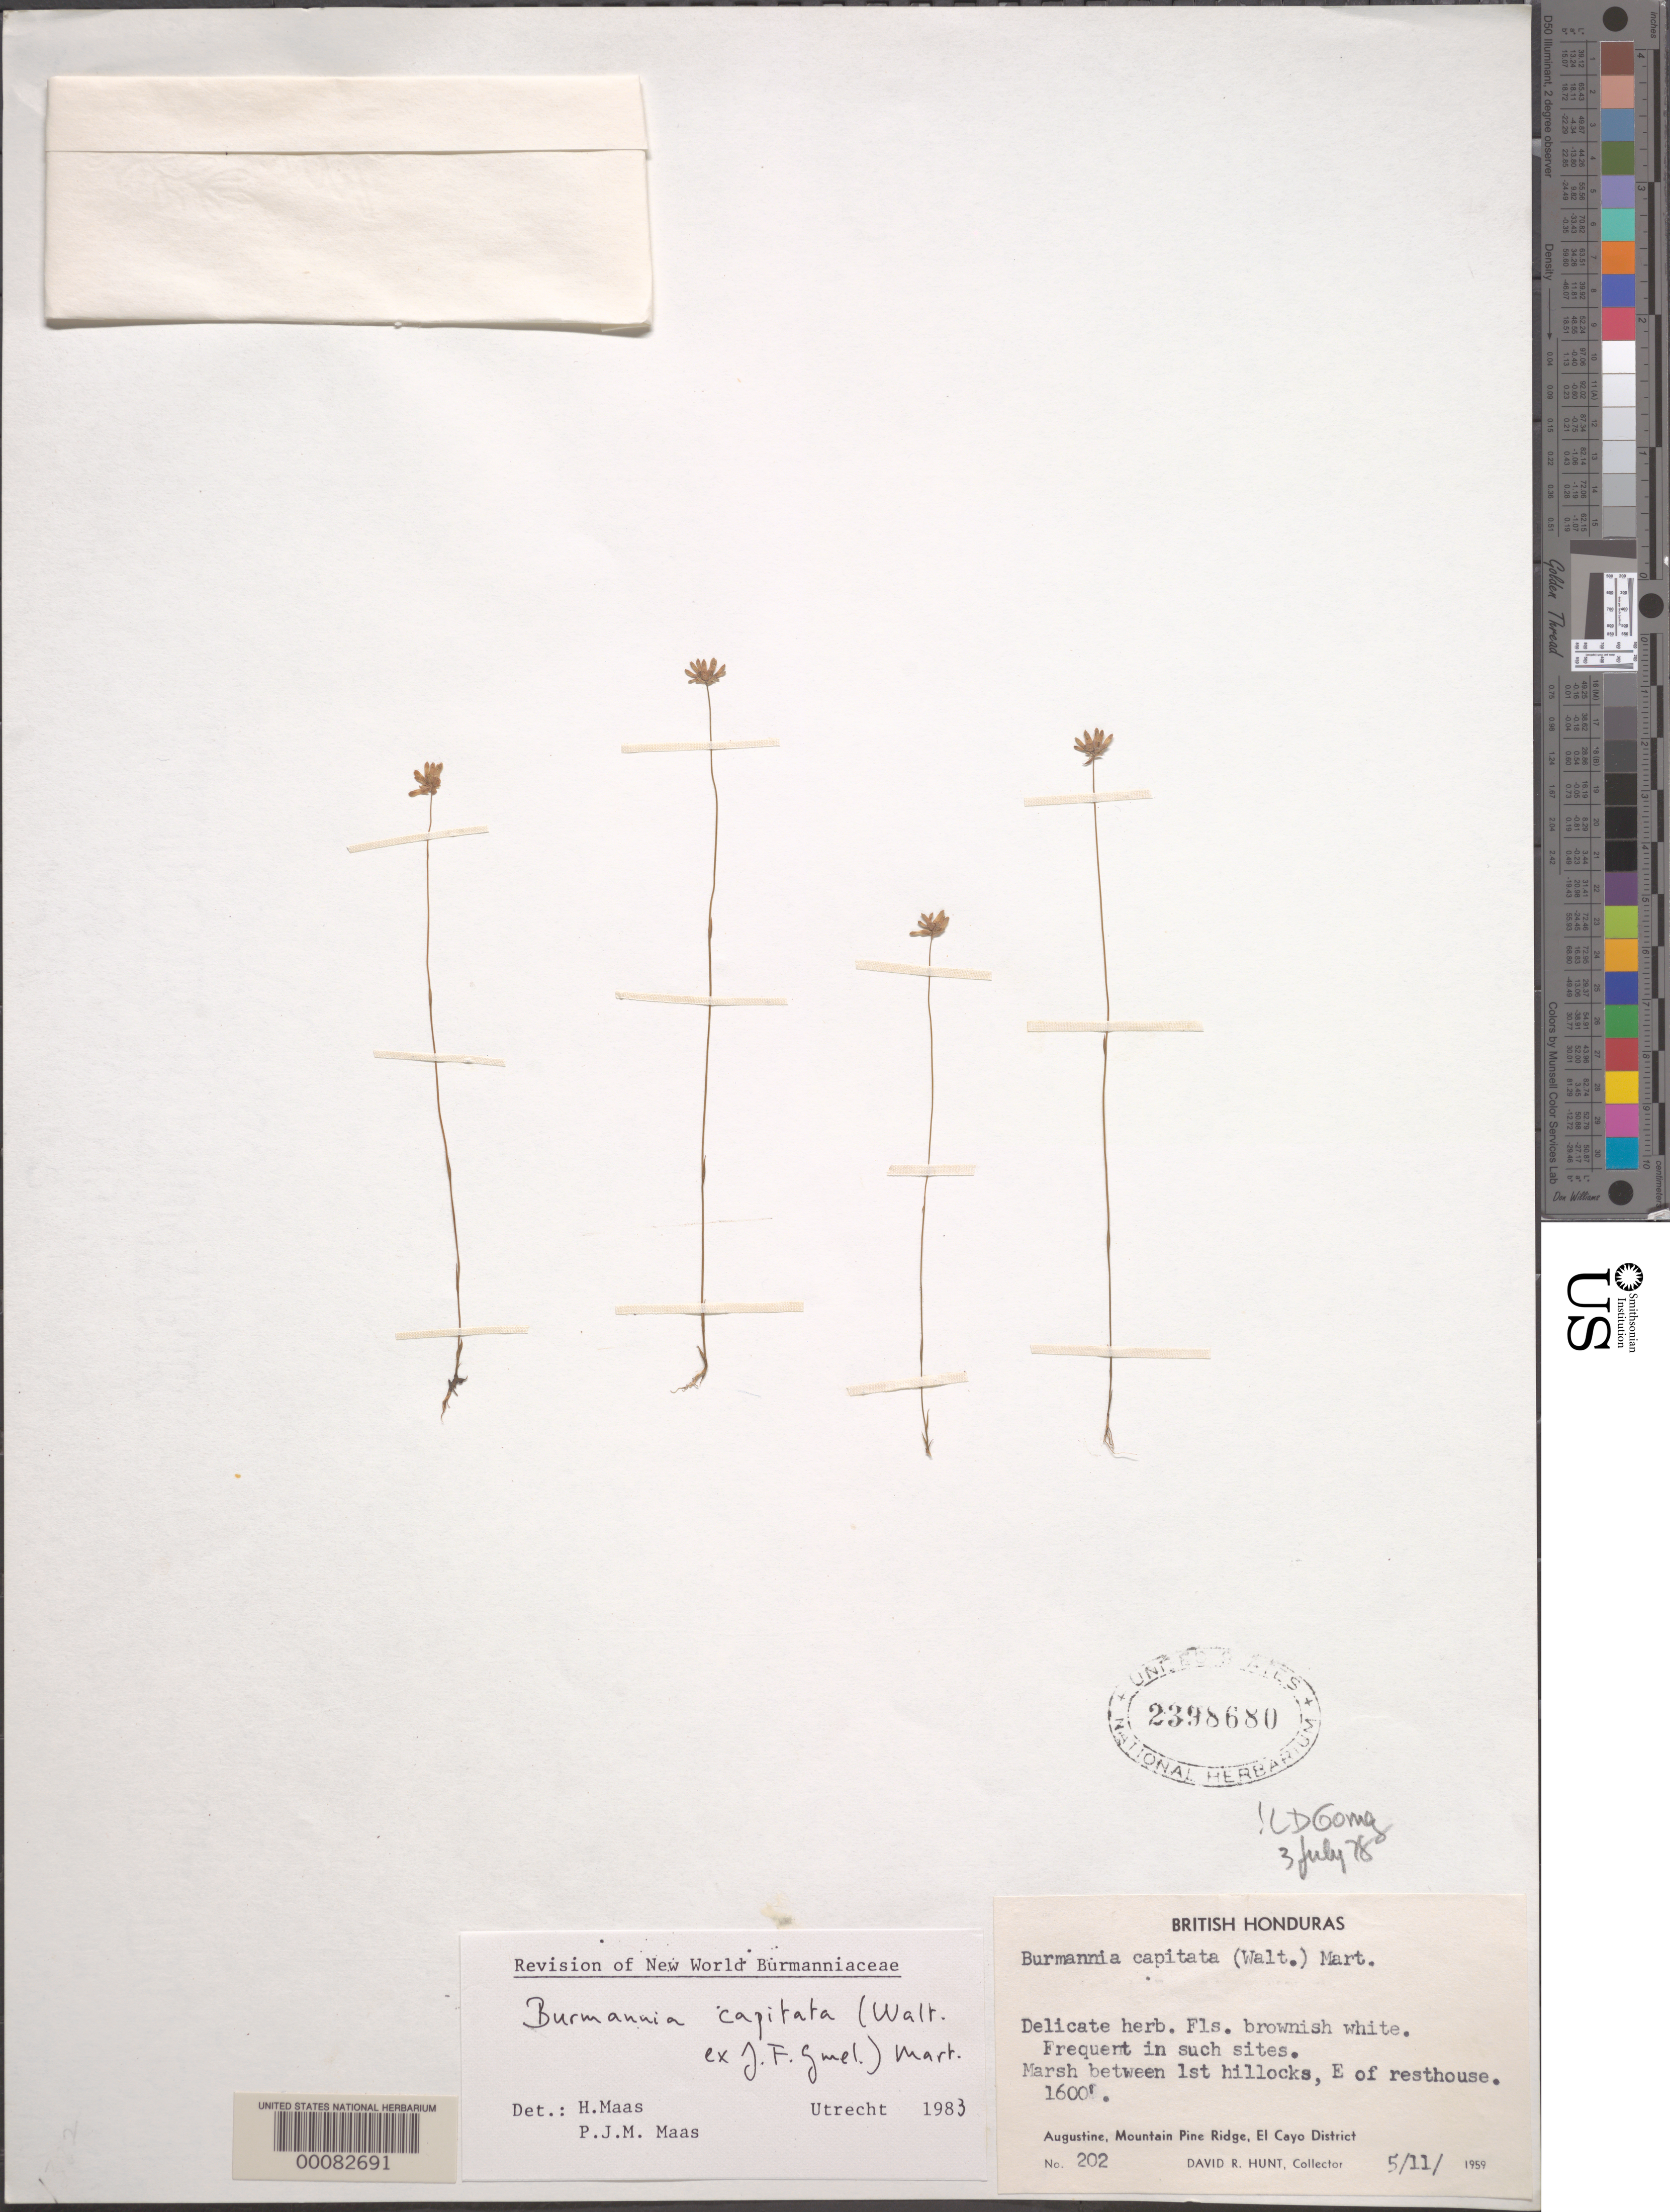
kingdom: Plantae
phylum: Tracheophyta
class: Liliopsida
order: Dioscoreales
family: Burmanniaceae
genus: Burmannia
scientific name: Burmannia capitata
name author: (Walter ex J.F. Gmel.) Mart.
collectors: D. R. Hunt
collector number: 202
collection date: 1959-05-11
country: Belize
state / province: Cayo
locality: British Honduras. Marsh between 1st hillocks, E of resthouse. Augustine, Mountain Pine Ridge, El Cayo District.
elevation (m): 488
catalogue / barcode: US 2398680